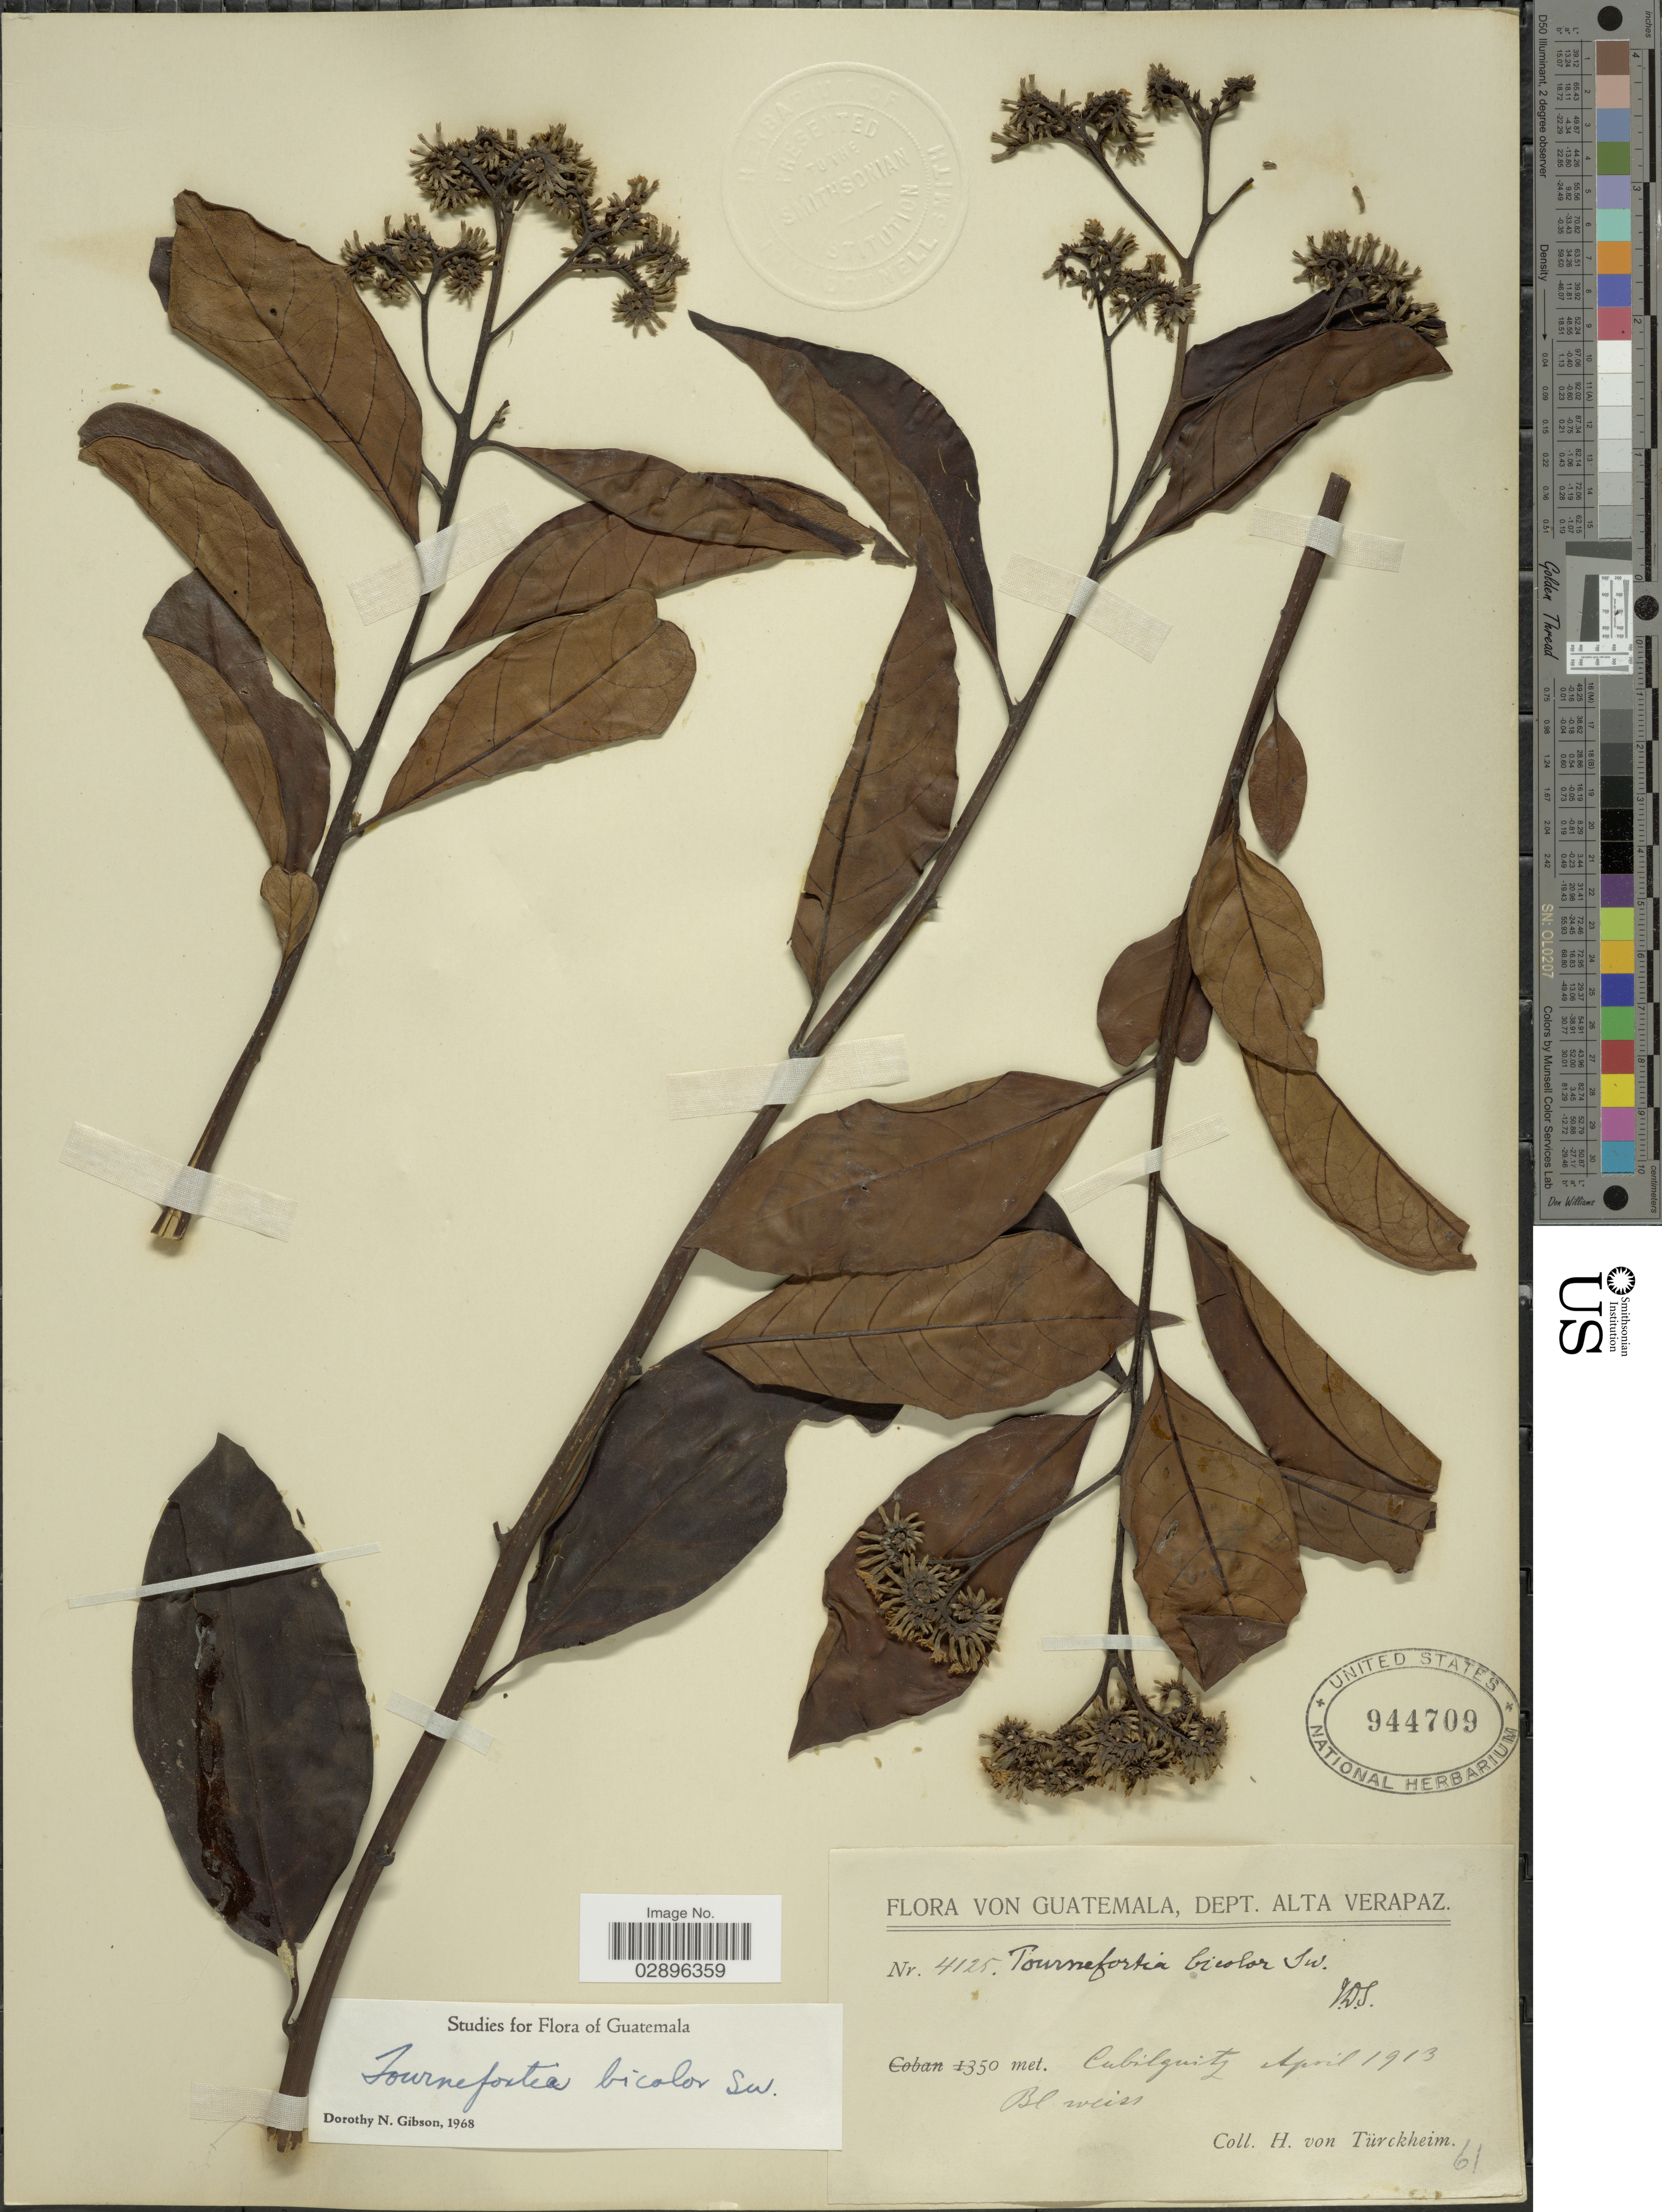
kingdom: Plantae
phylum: Tracheophyta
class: Magnoliopsida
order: Boraginales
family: Heliotropiaceae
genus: Tournefortia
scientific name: Tournefortia bicolor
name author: Sw.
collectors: H. von Türckheim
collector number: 4125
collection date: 1913-04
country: Guatemala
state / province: Alta Verapaz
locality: Cubilquitz.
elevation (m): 350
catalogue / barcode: US 944709